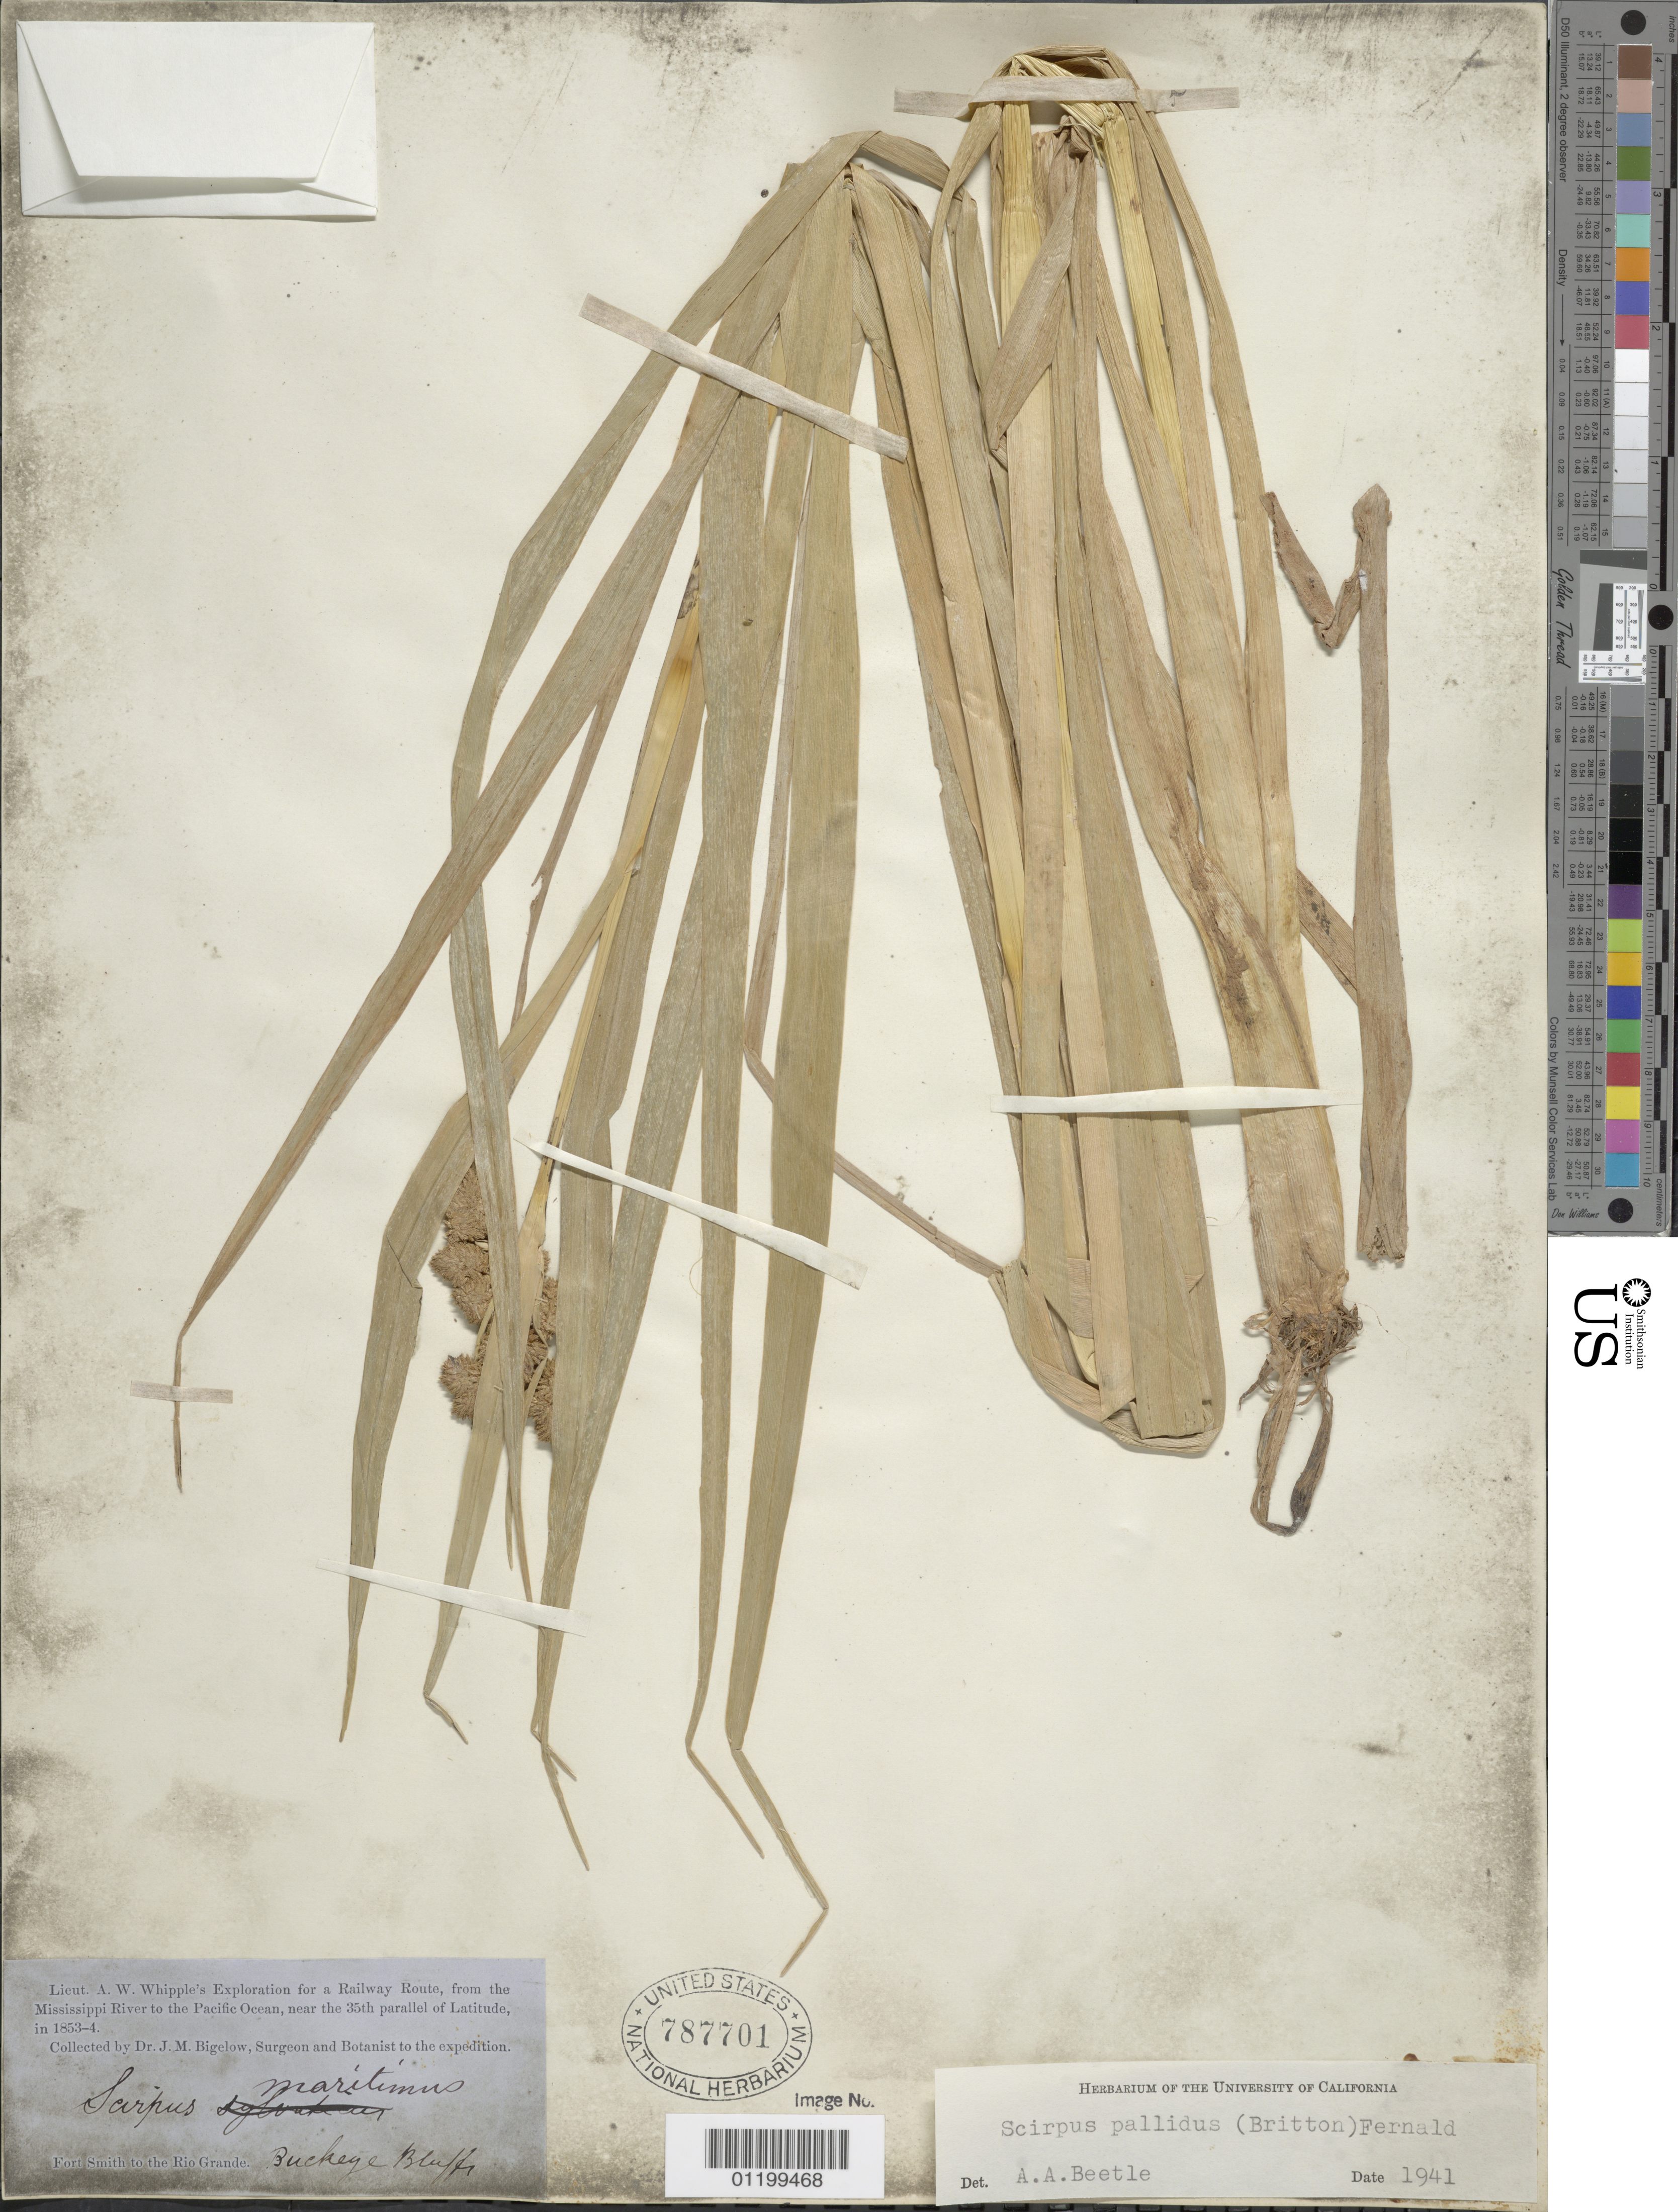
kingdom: Plantae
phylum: Tracheophyta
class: Liliopsida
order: Poales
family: Cyperaceae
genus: Scirpus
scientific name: Scirpus pallidus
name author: (Britton) Fernald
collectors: J. M. Bigelow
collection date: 1853/1854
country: United States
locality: Fort Smith to the Rio Grande, Buckeye Bluffs.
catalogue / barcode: US 787701